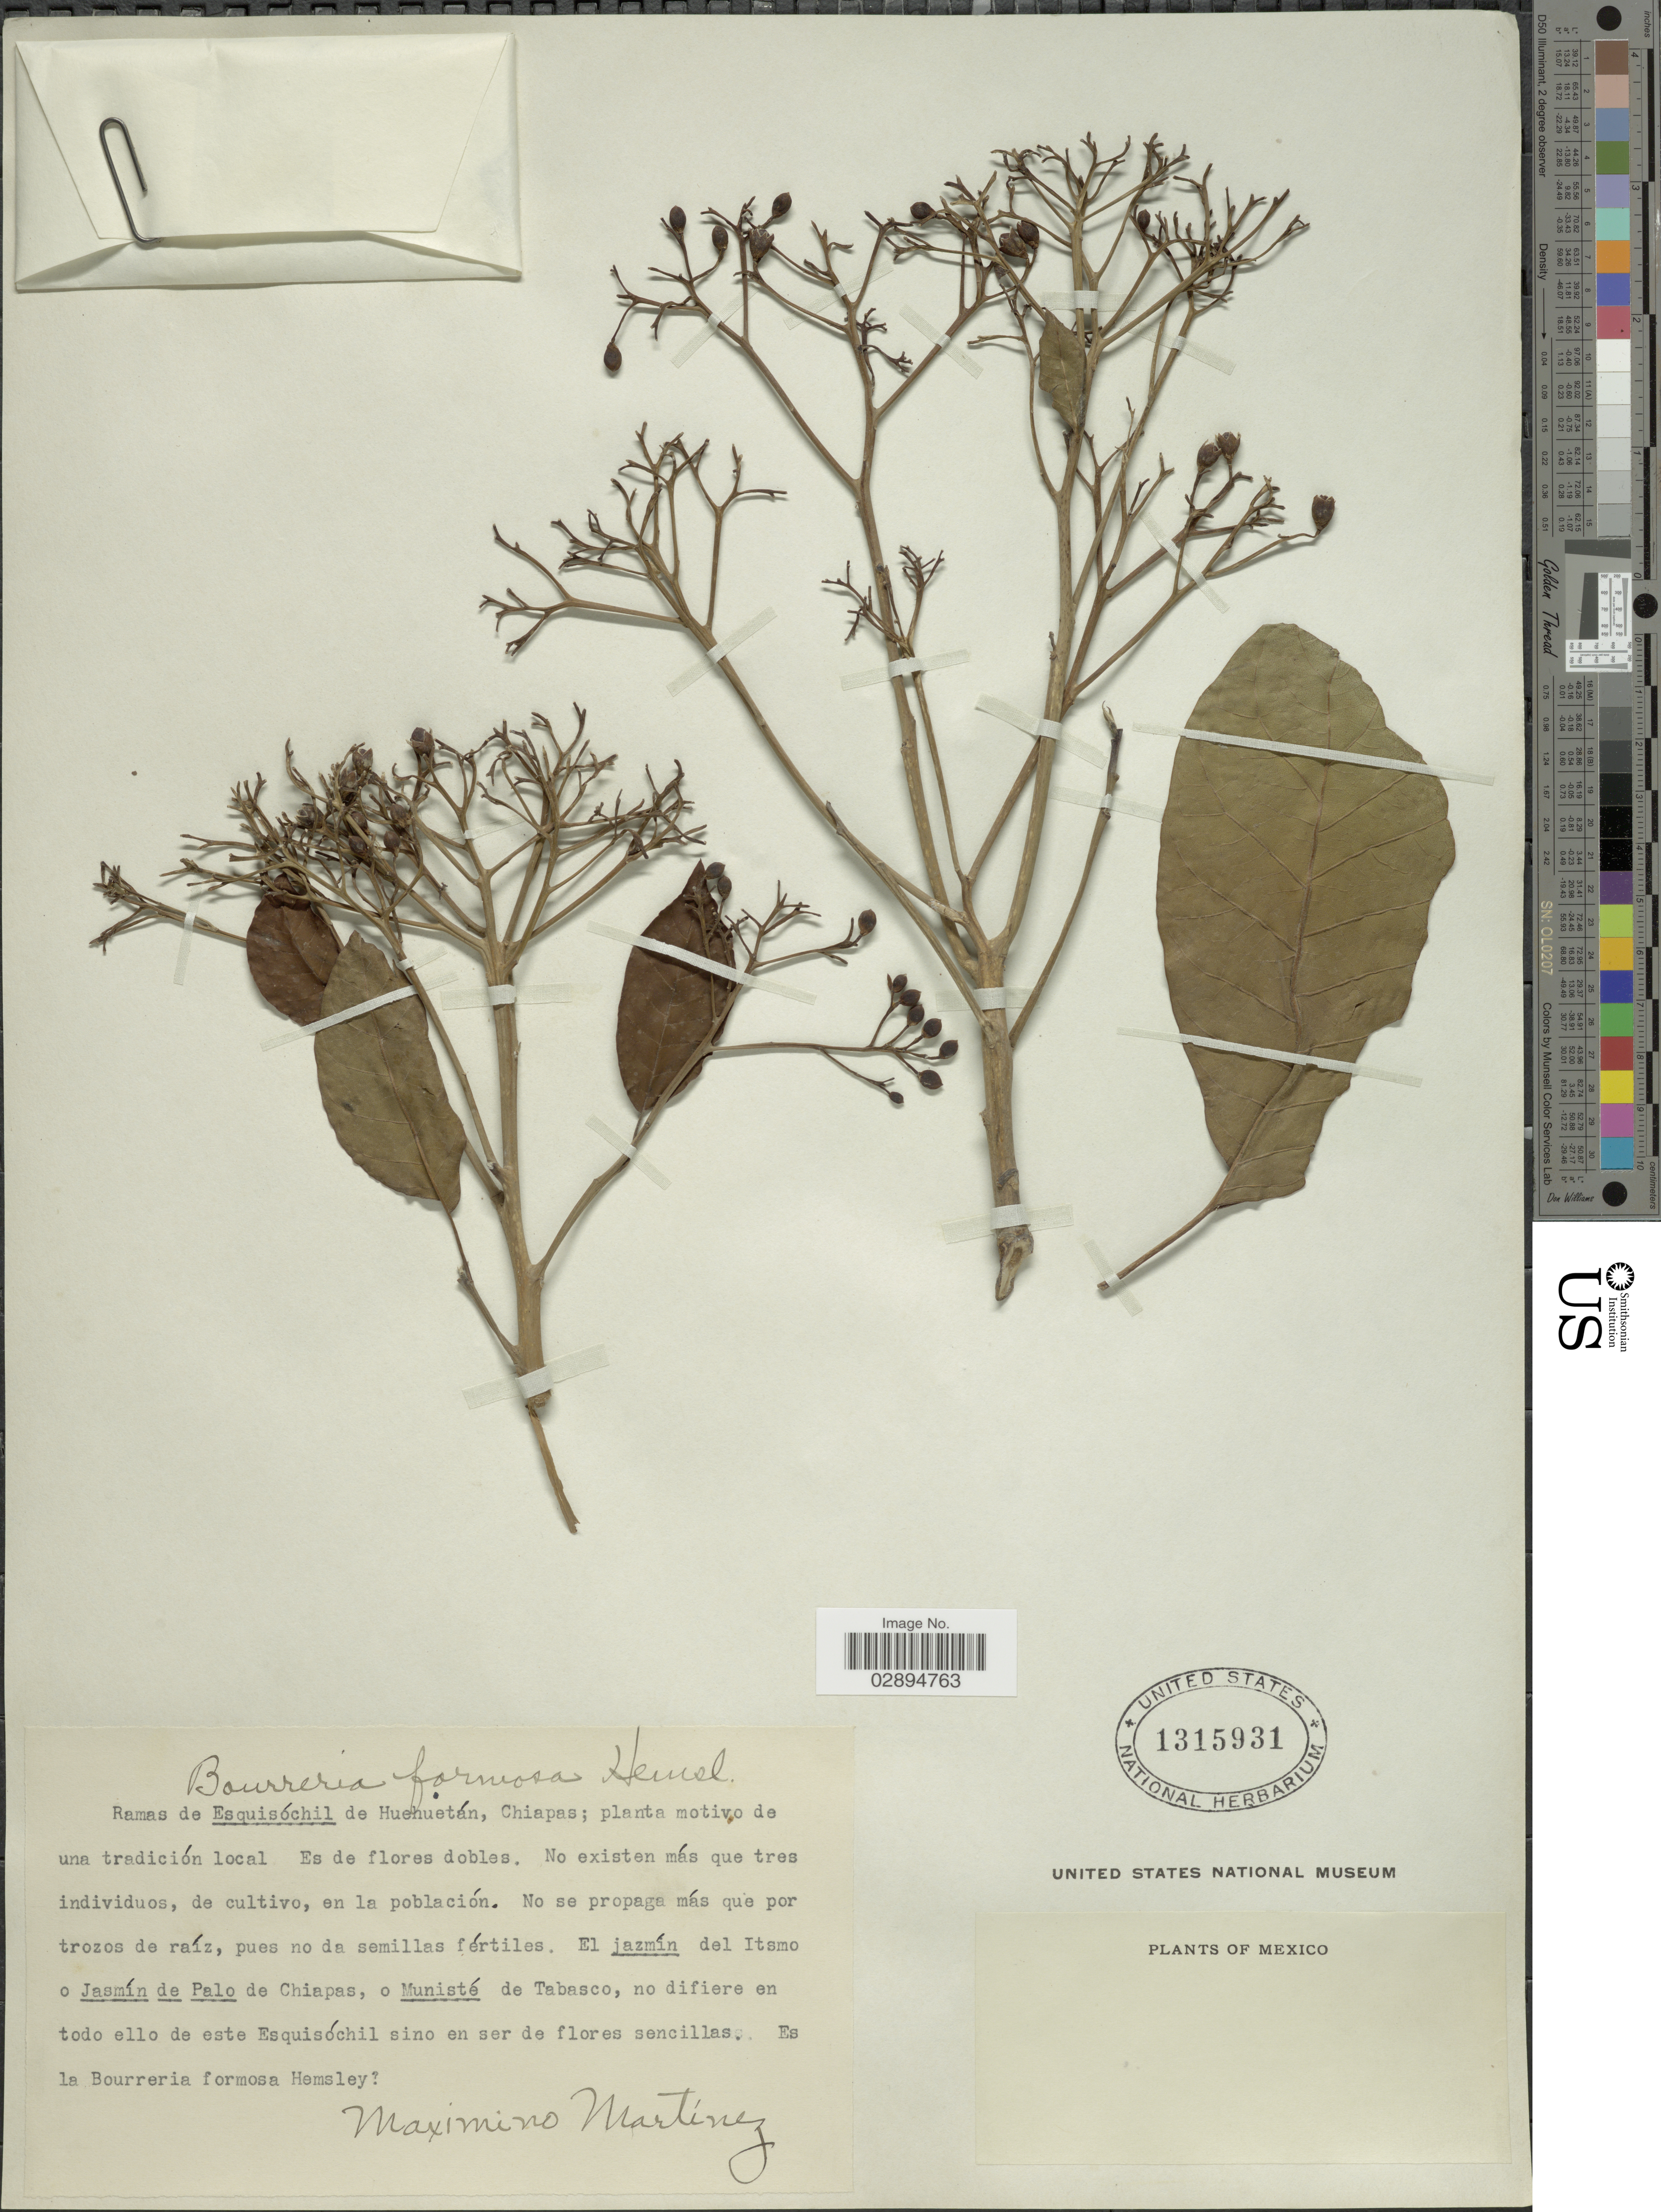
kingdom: Plantae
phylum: Tracheophyta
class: Magnoliopsida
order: Boraginales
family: Ehretiaceae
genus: Bourreria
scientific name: Bourreria formosa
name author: (A. DC.) Hemsl.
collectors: M. Martínez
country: Mexico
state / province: Chiapas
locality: Ramas de Esquisóchil de Huehuetán, Chiapas. El jazmín del Itsmo o Jasmín de Palo de Chiapas. [unsure placement]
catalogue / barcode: US 1315931